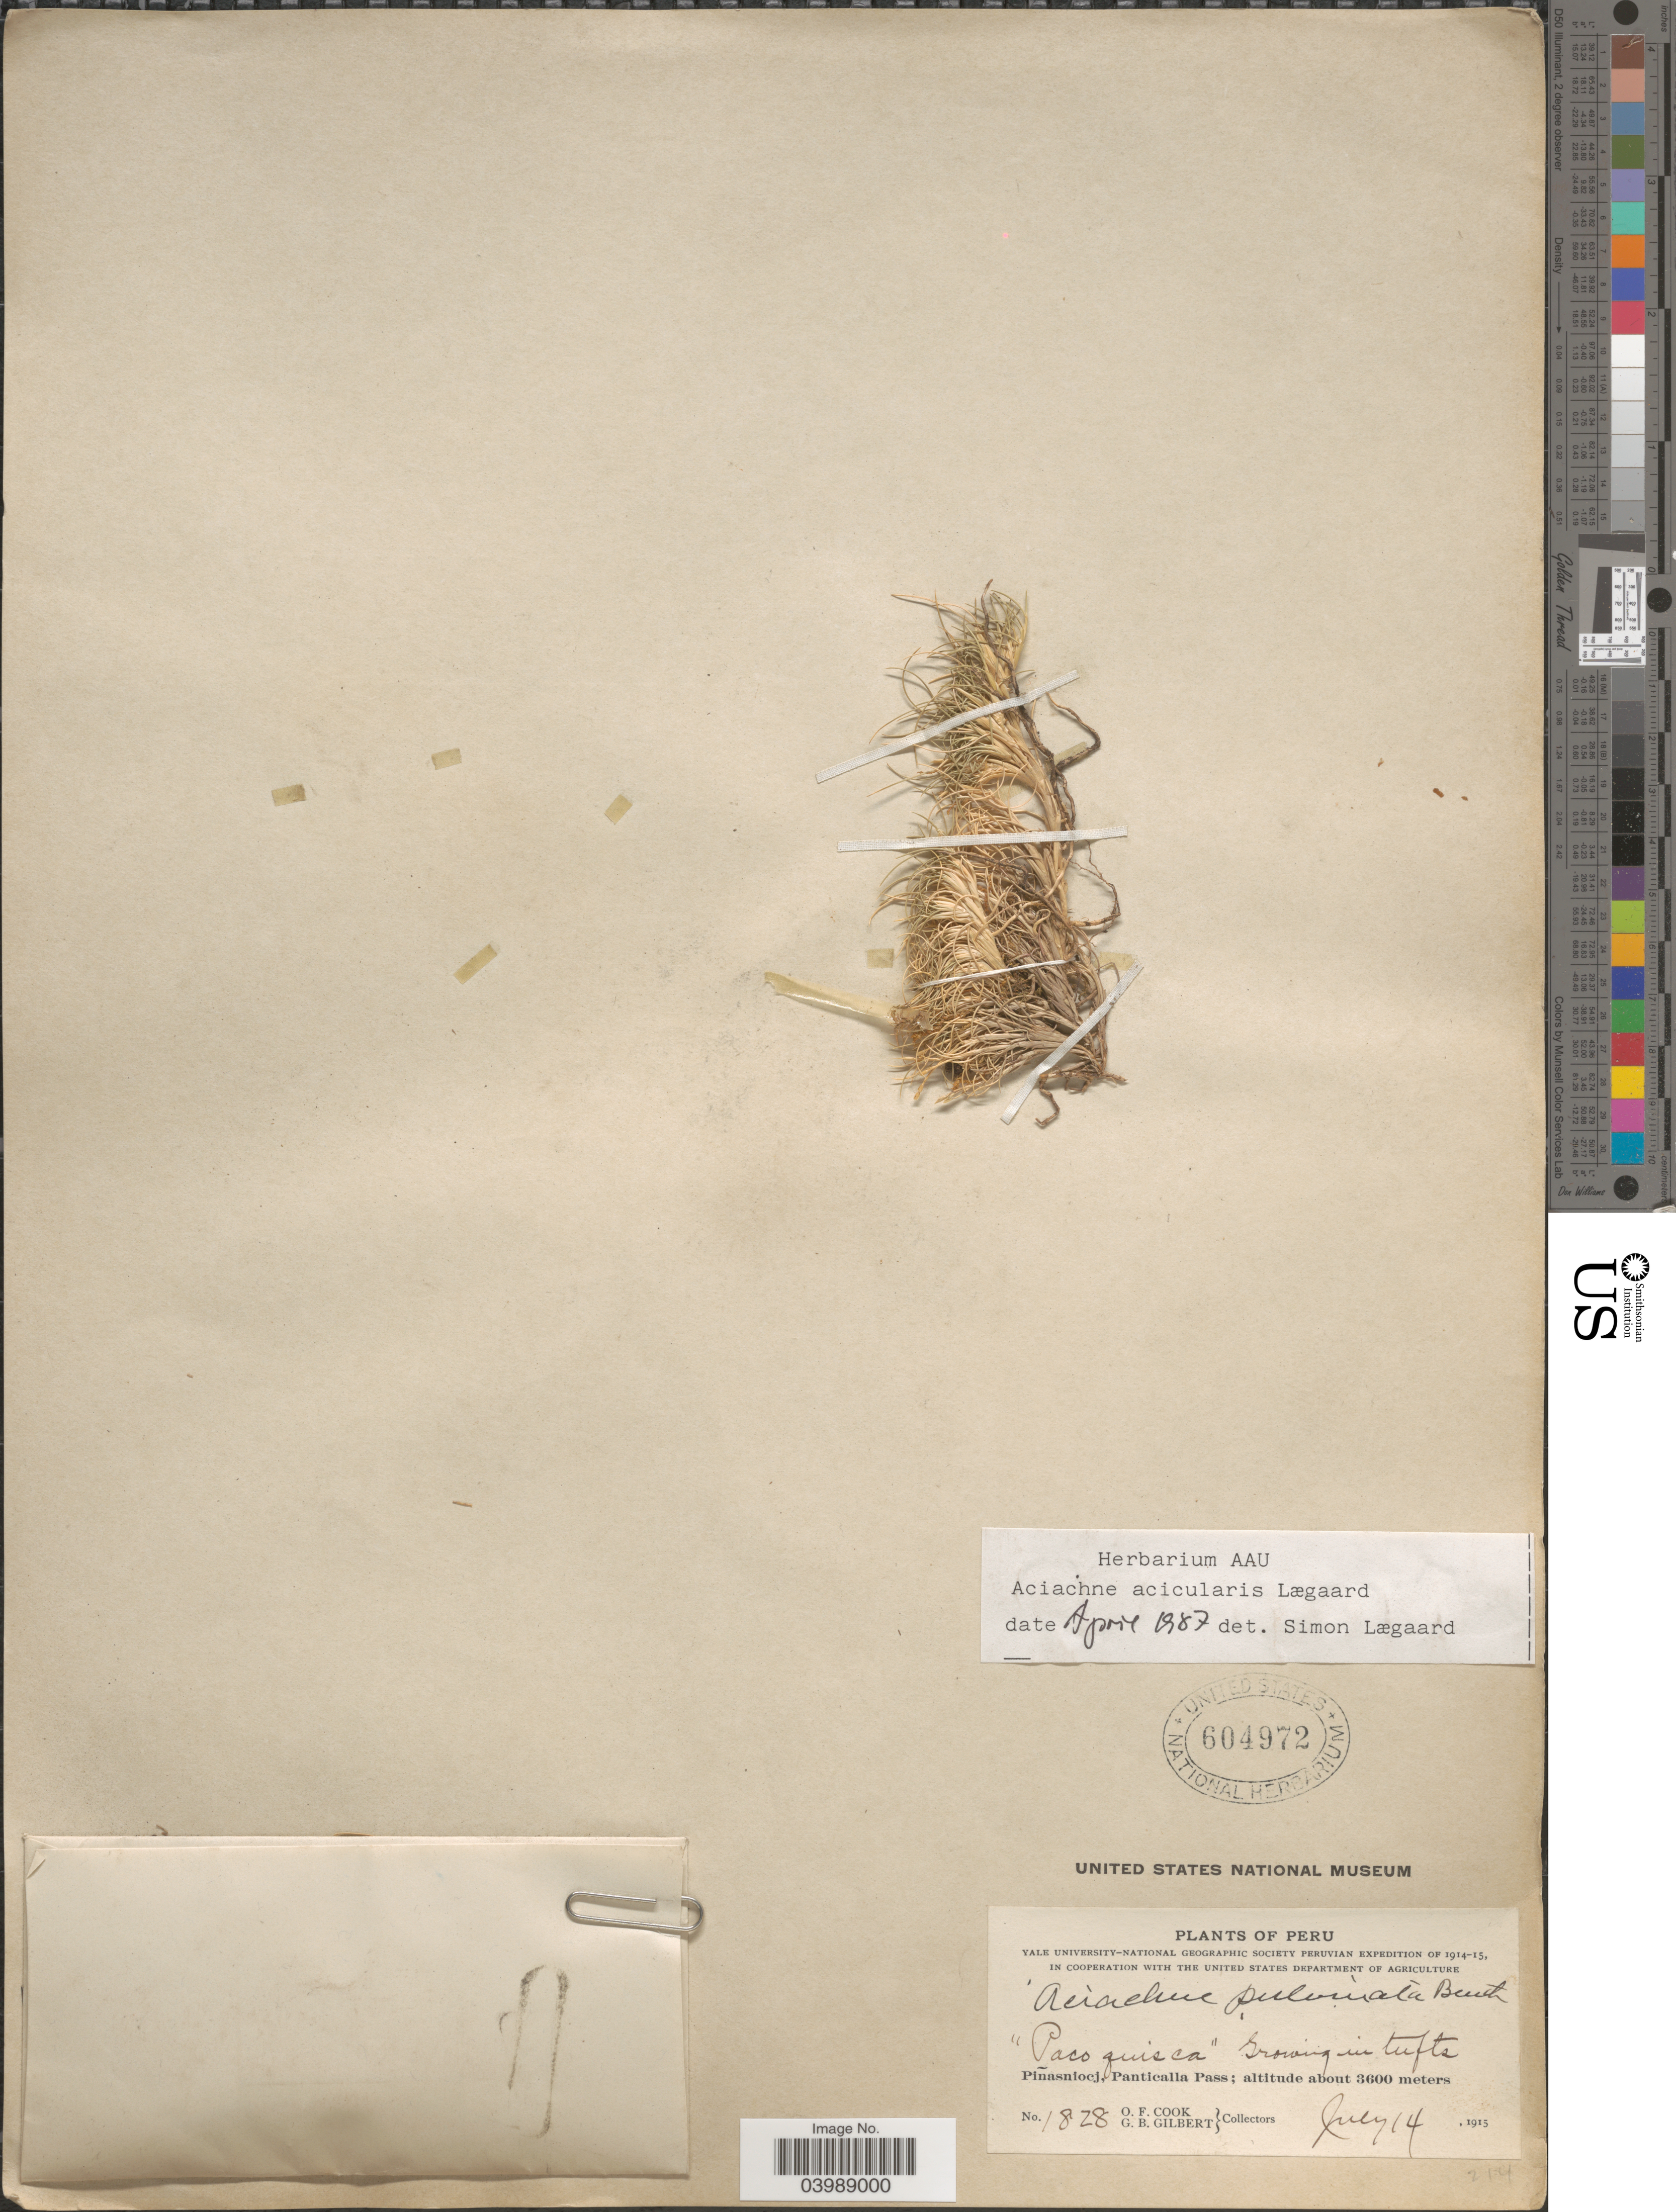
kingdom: Plantae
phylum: Tracheophyta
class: Liliopsida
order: Poales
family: Poaceae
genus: Aciachne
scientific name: Aciachne acicularis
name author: Lægaard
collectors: O. F. Cook & G. B. Gilbert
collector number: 1828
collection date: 1915-07-14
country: Peru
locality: Piñasniocj, Panticalla Pass.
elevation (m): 3600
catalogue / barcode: US 604972